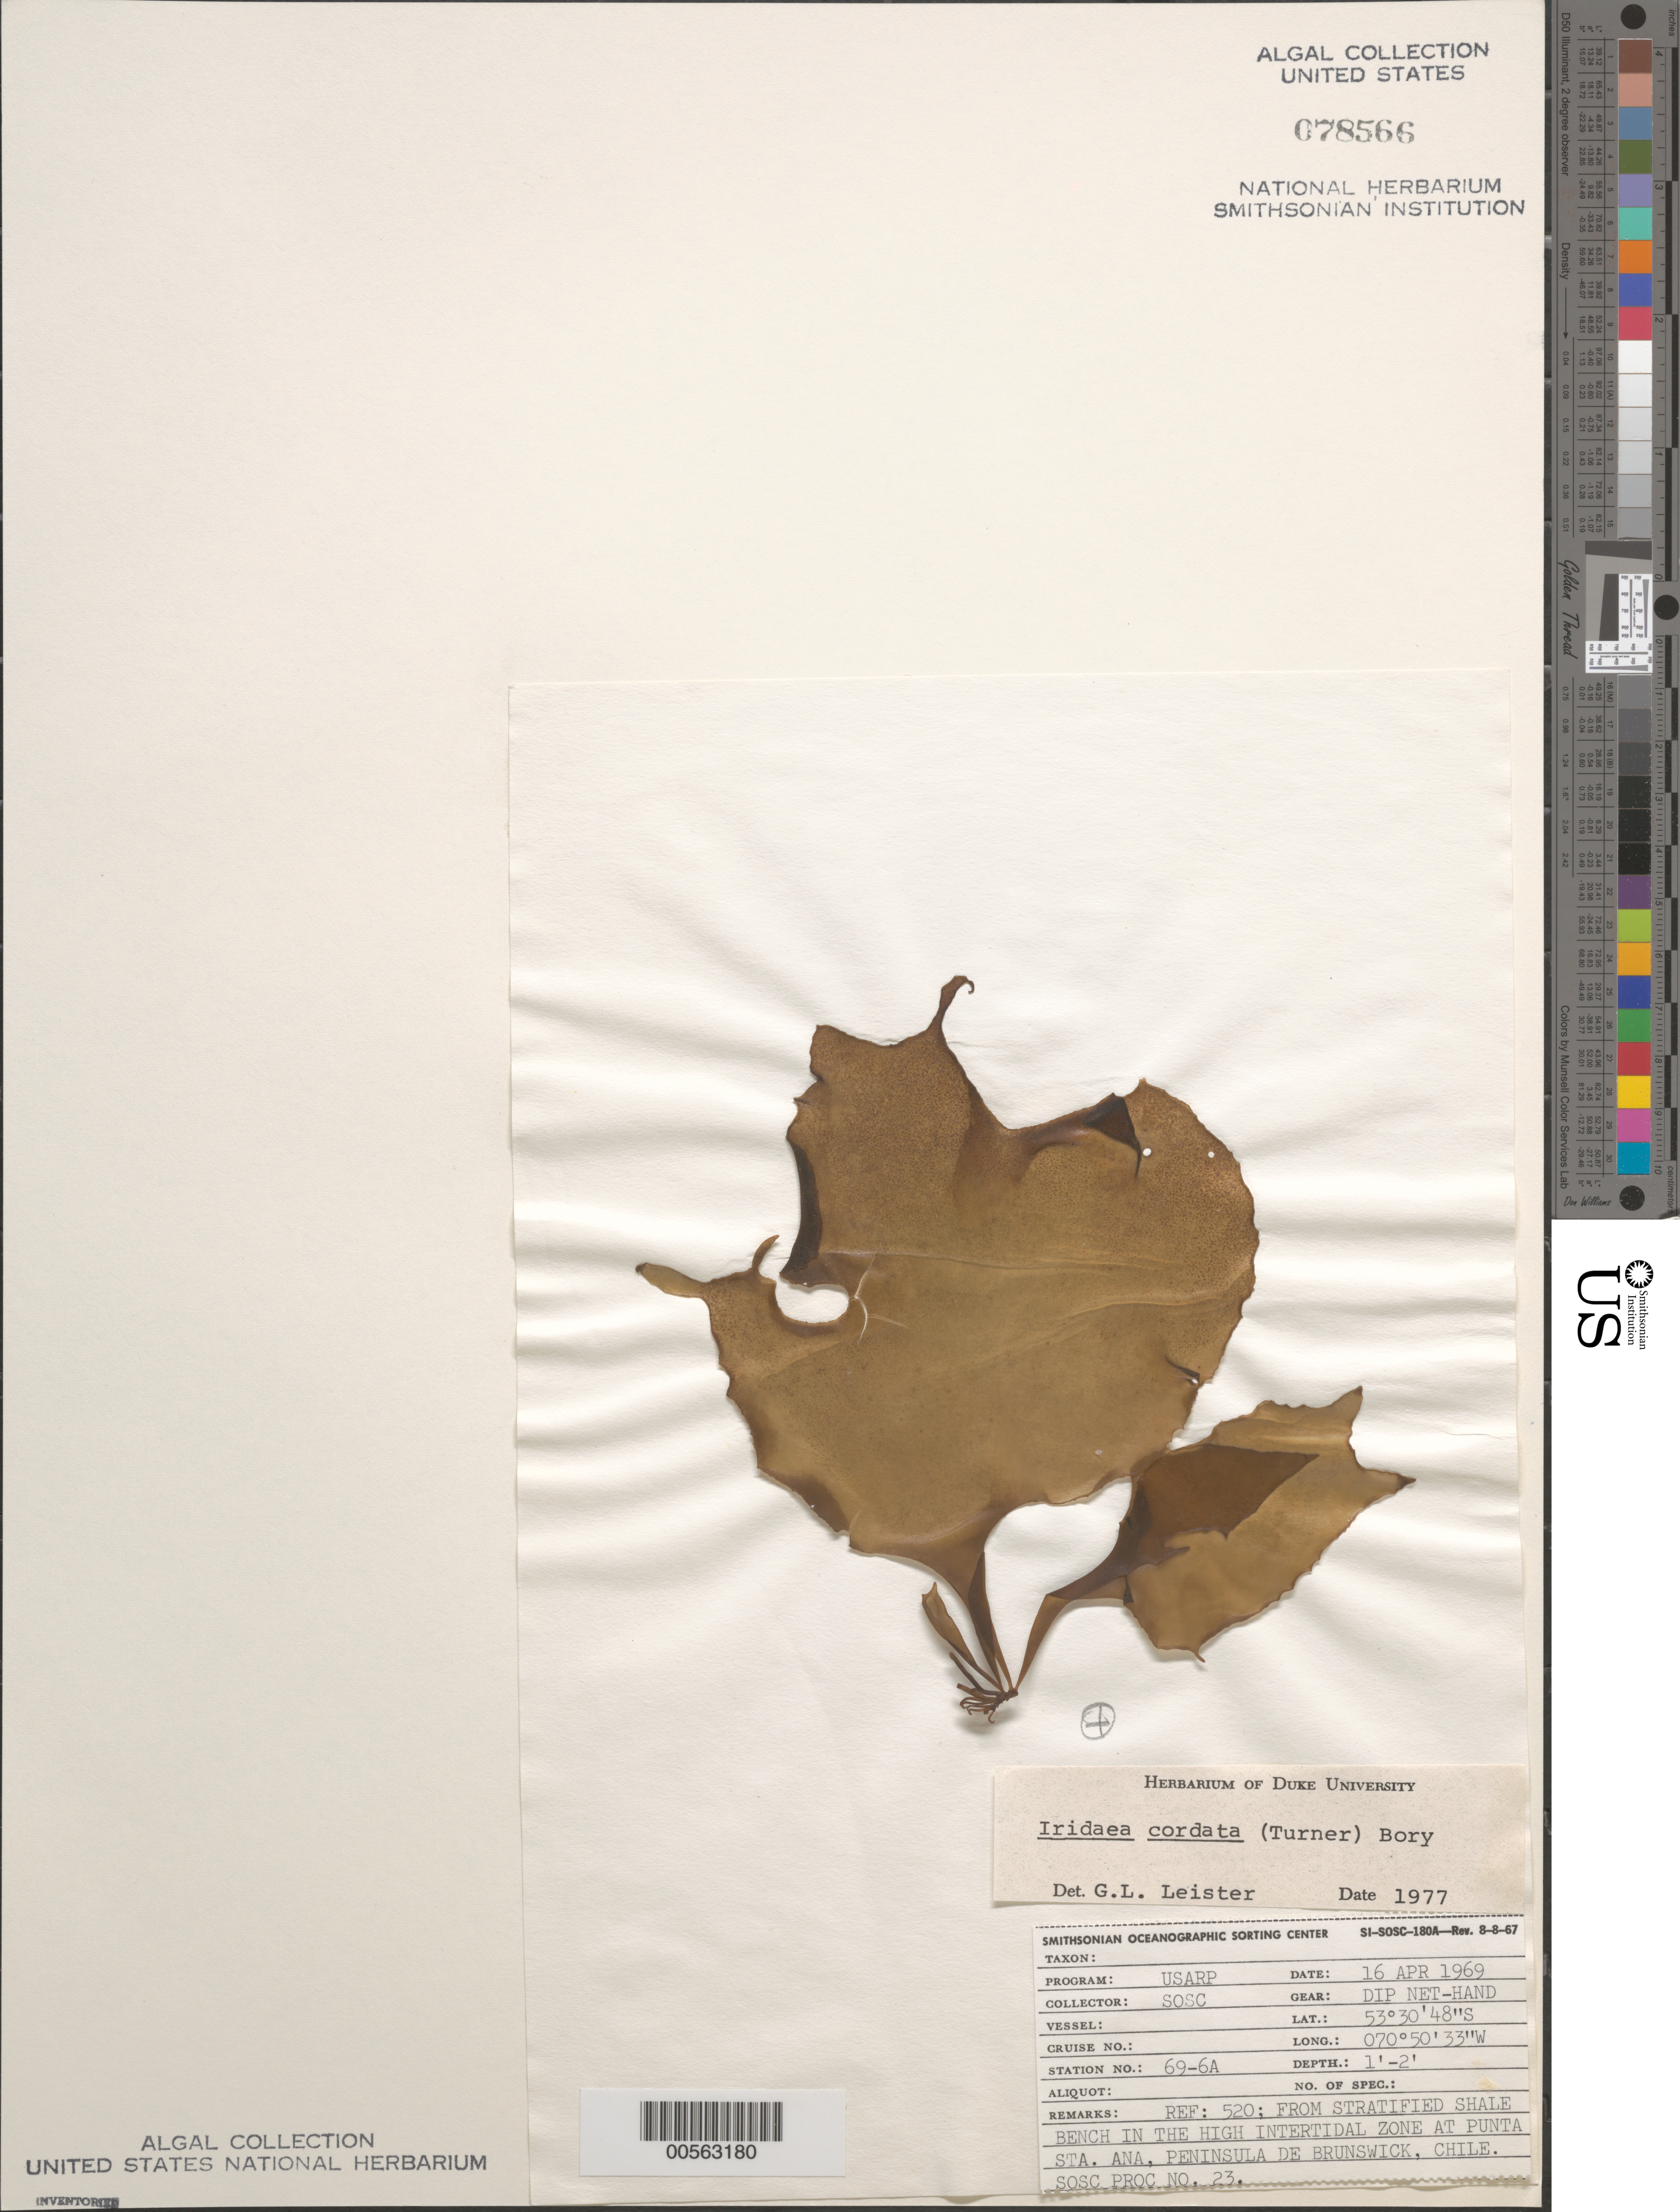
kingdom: Plantae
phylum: Rhodophyta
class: Florideophyceae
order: Gigartinales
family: Gigartinaceae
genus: Iridaea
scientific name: Iridaea cordata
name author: (Turner) Bory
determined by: Leister, G. L.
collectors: SOSC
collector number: Station 69-6a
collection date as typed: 16 Apr 1969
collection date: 1969-04-16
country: Chile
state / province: Magallanes y de la Antártica Chilena (XII)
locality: Peninsula de brunswick, punta santa ana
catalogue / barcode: US 78566